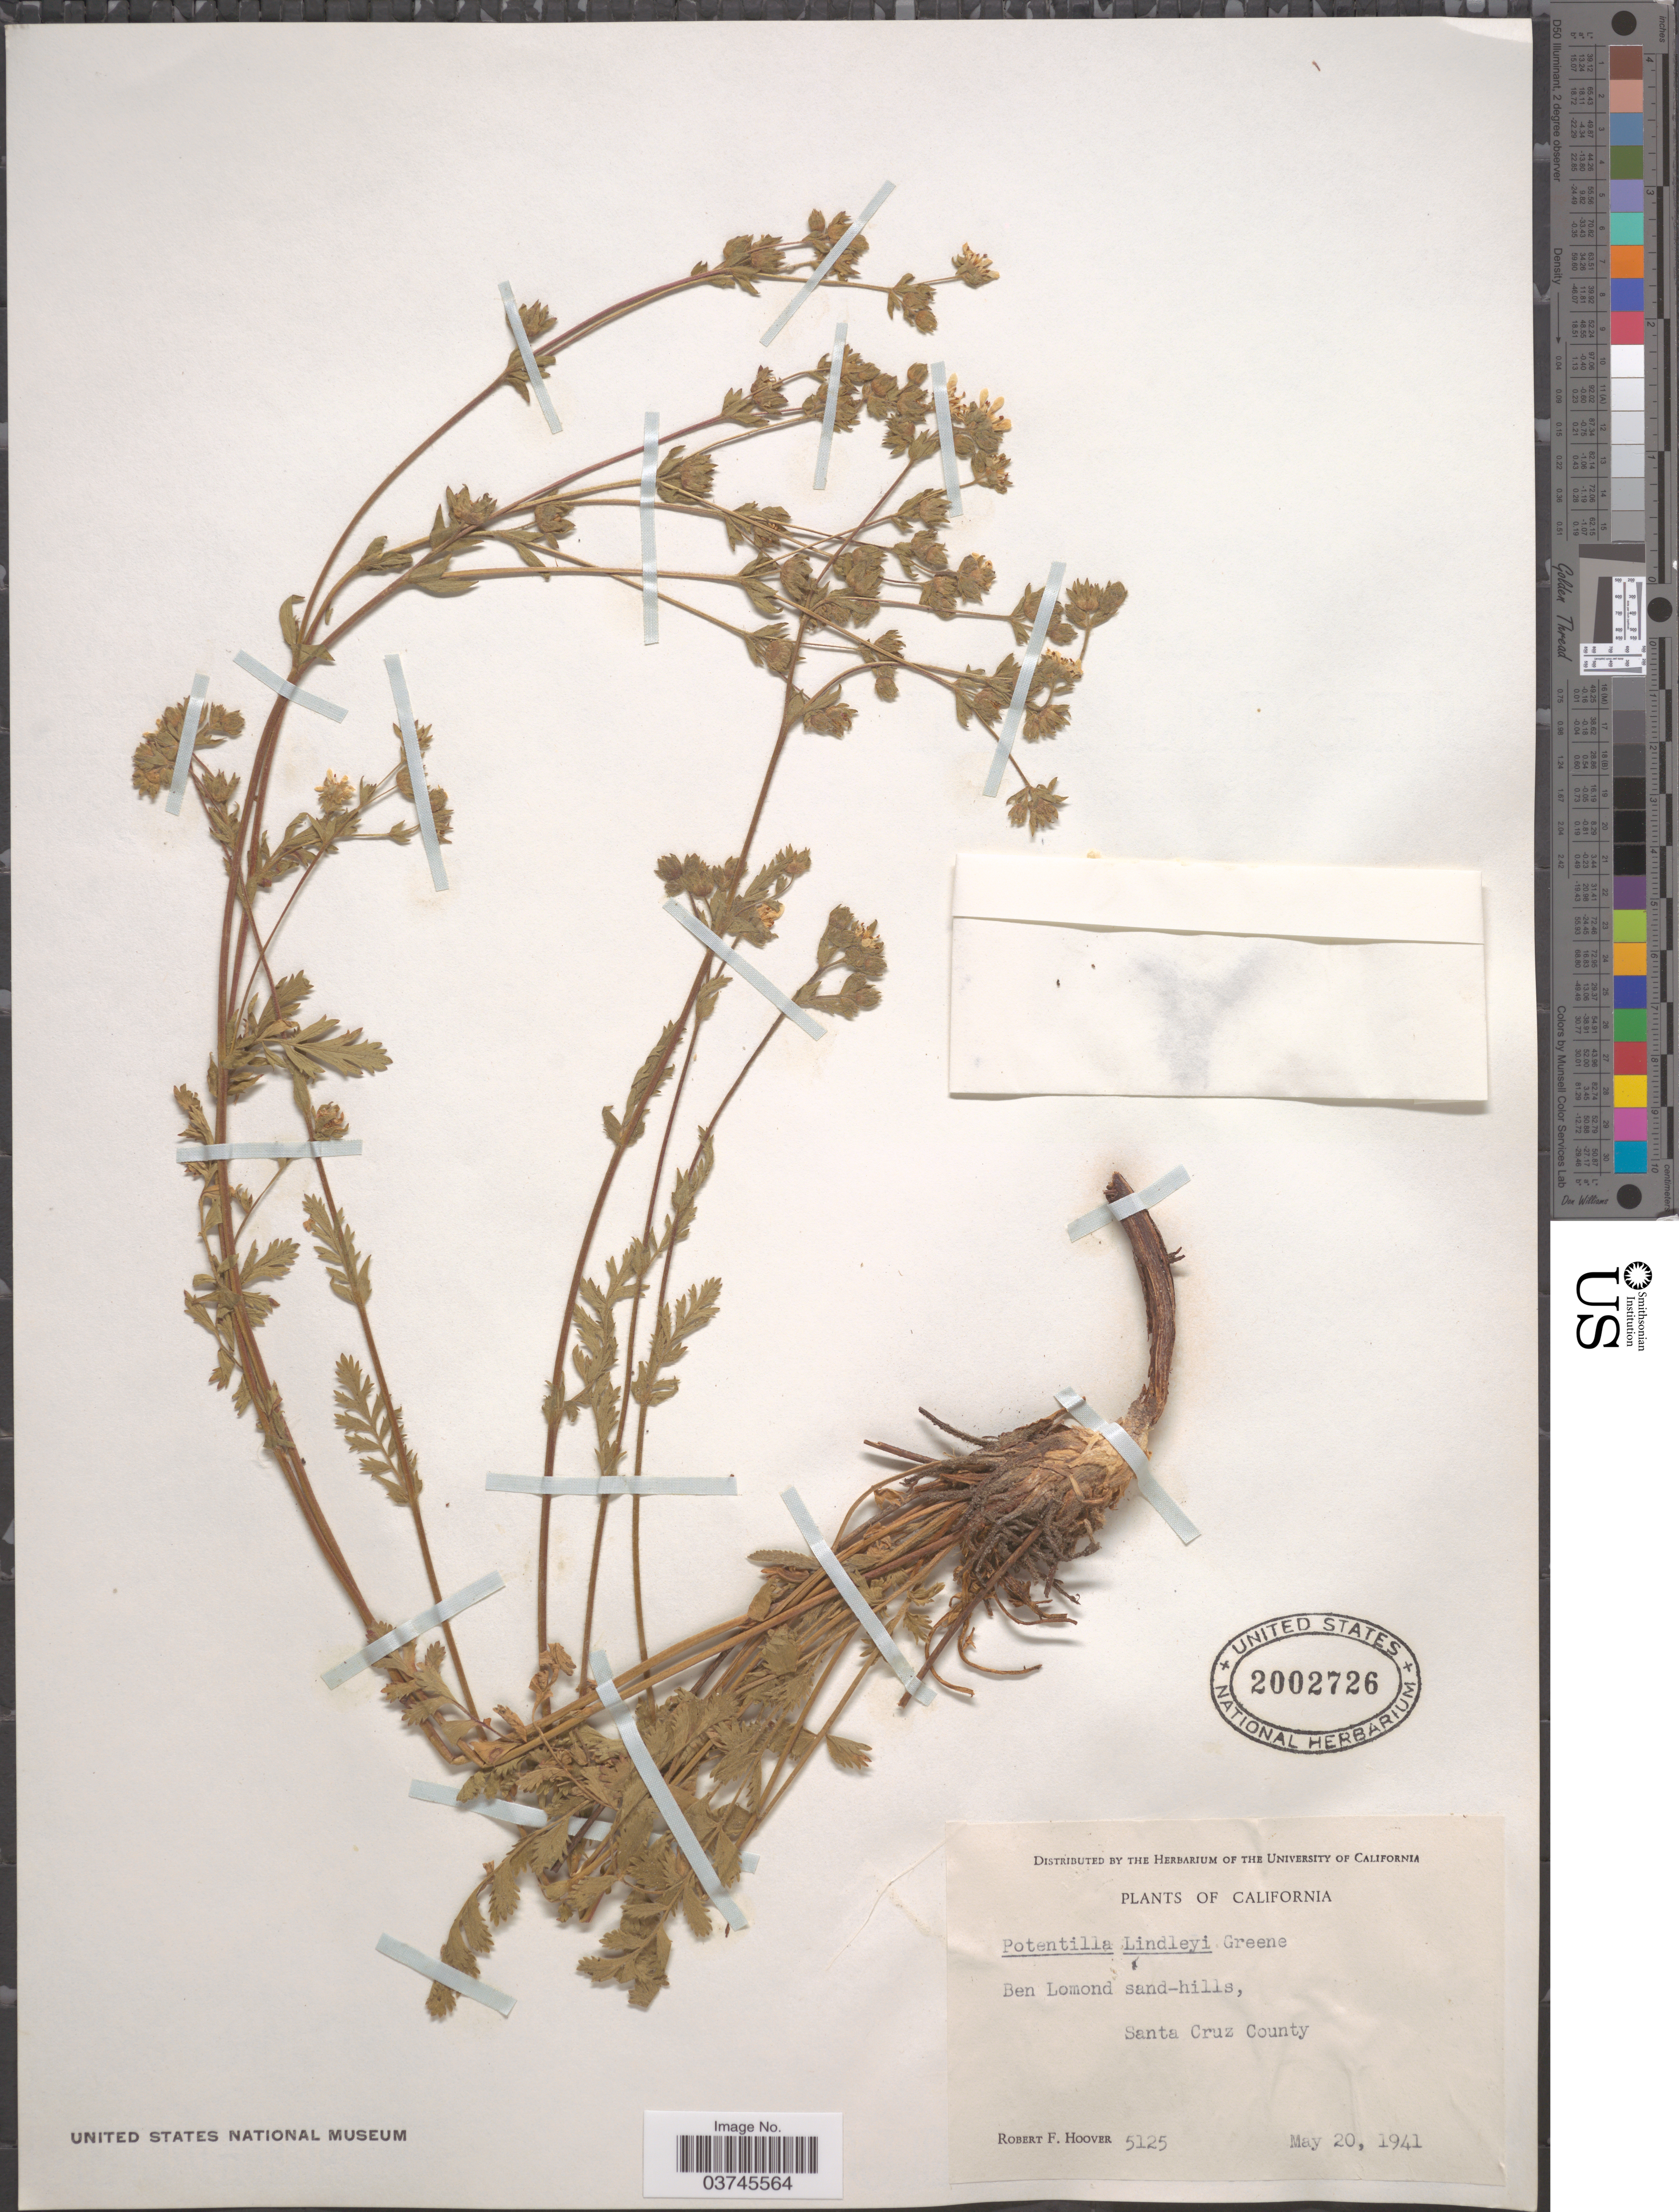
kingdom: Plantae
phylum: Tracheophyta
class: Magnoliopsida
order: Rosales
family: Rosaceae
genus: Potentilla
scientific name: Potentilla lindleyi var. lindleyi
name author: Greene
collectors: R. F. Hoover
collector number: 5125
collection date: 1941-05-20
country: United States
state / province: California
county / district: Santa Cruz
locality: Ben Lomond sand-hills, Santa Cruz County.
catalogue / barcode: US 2002726